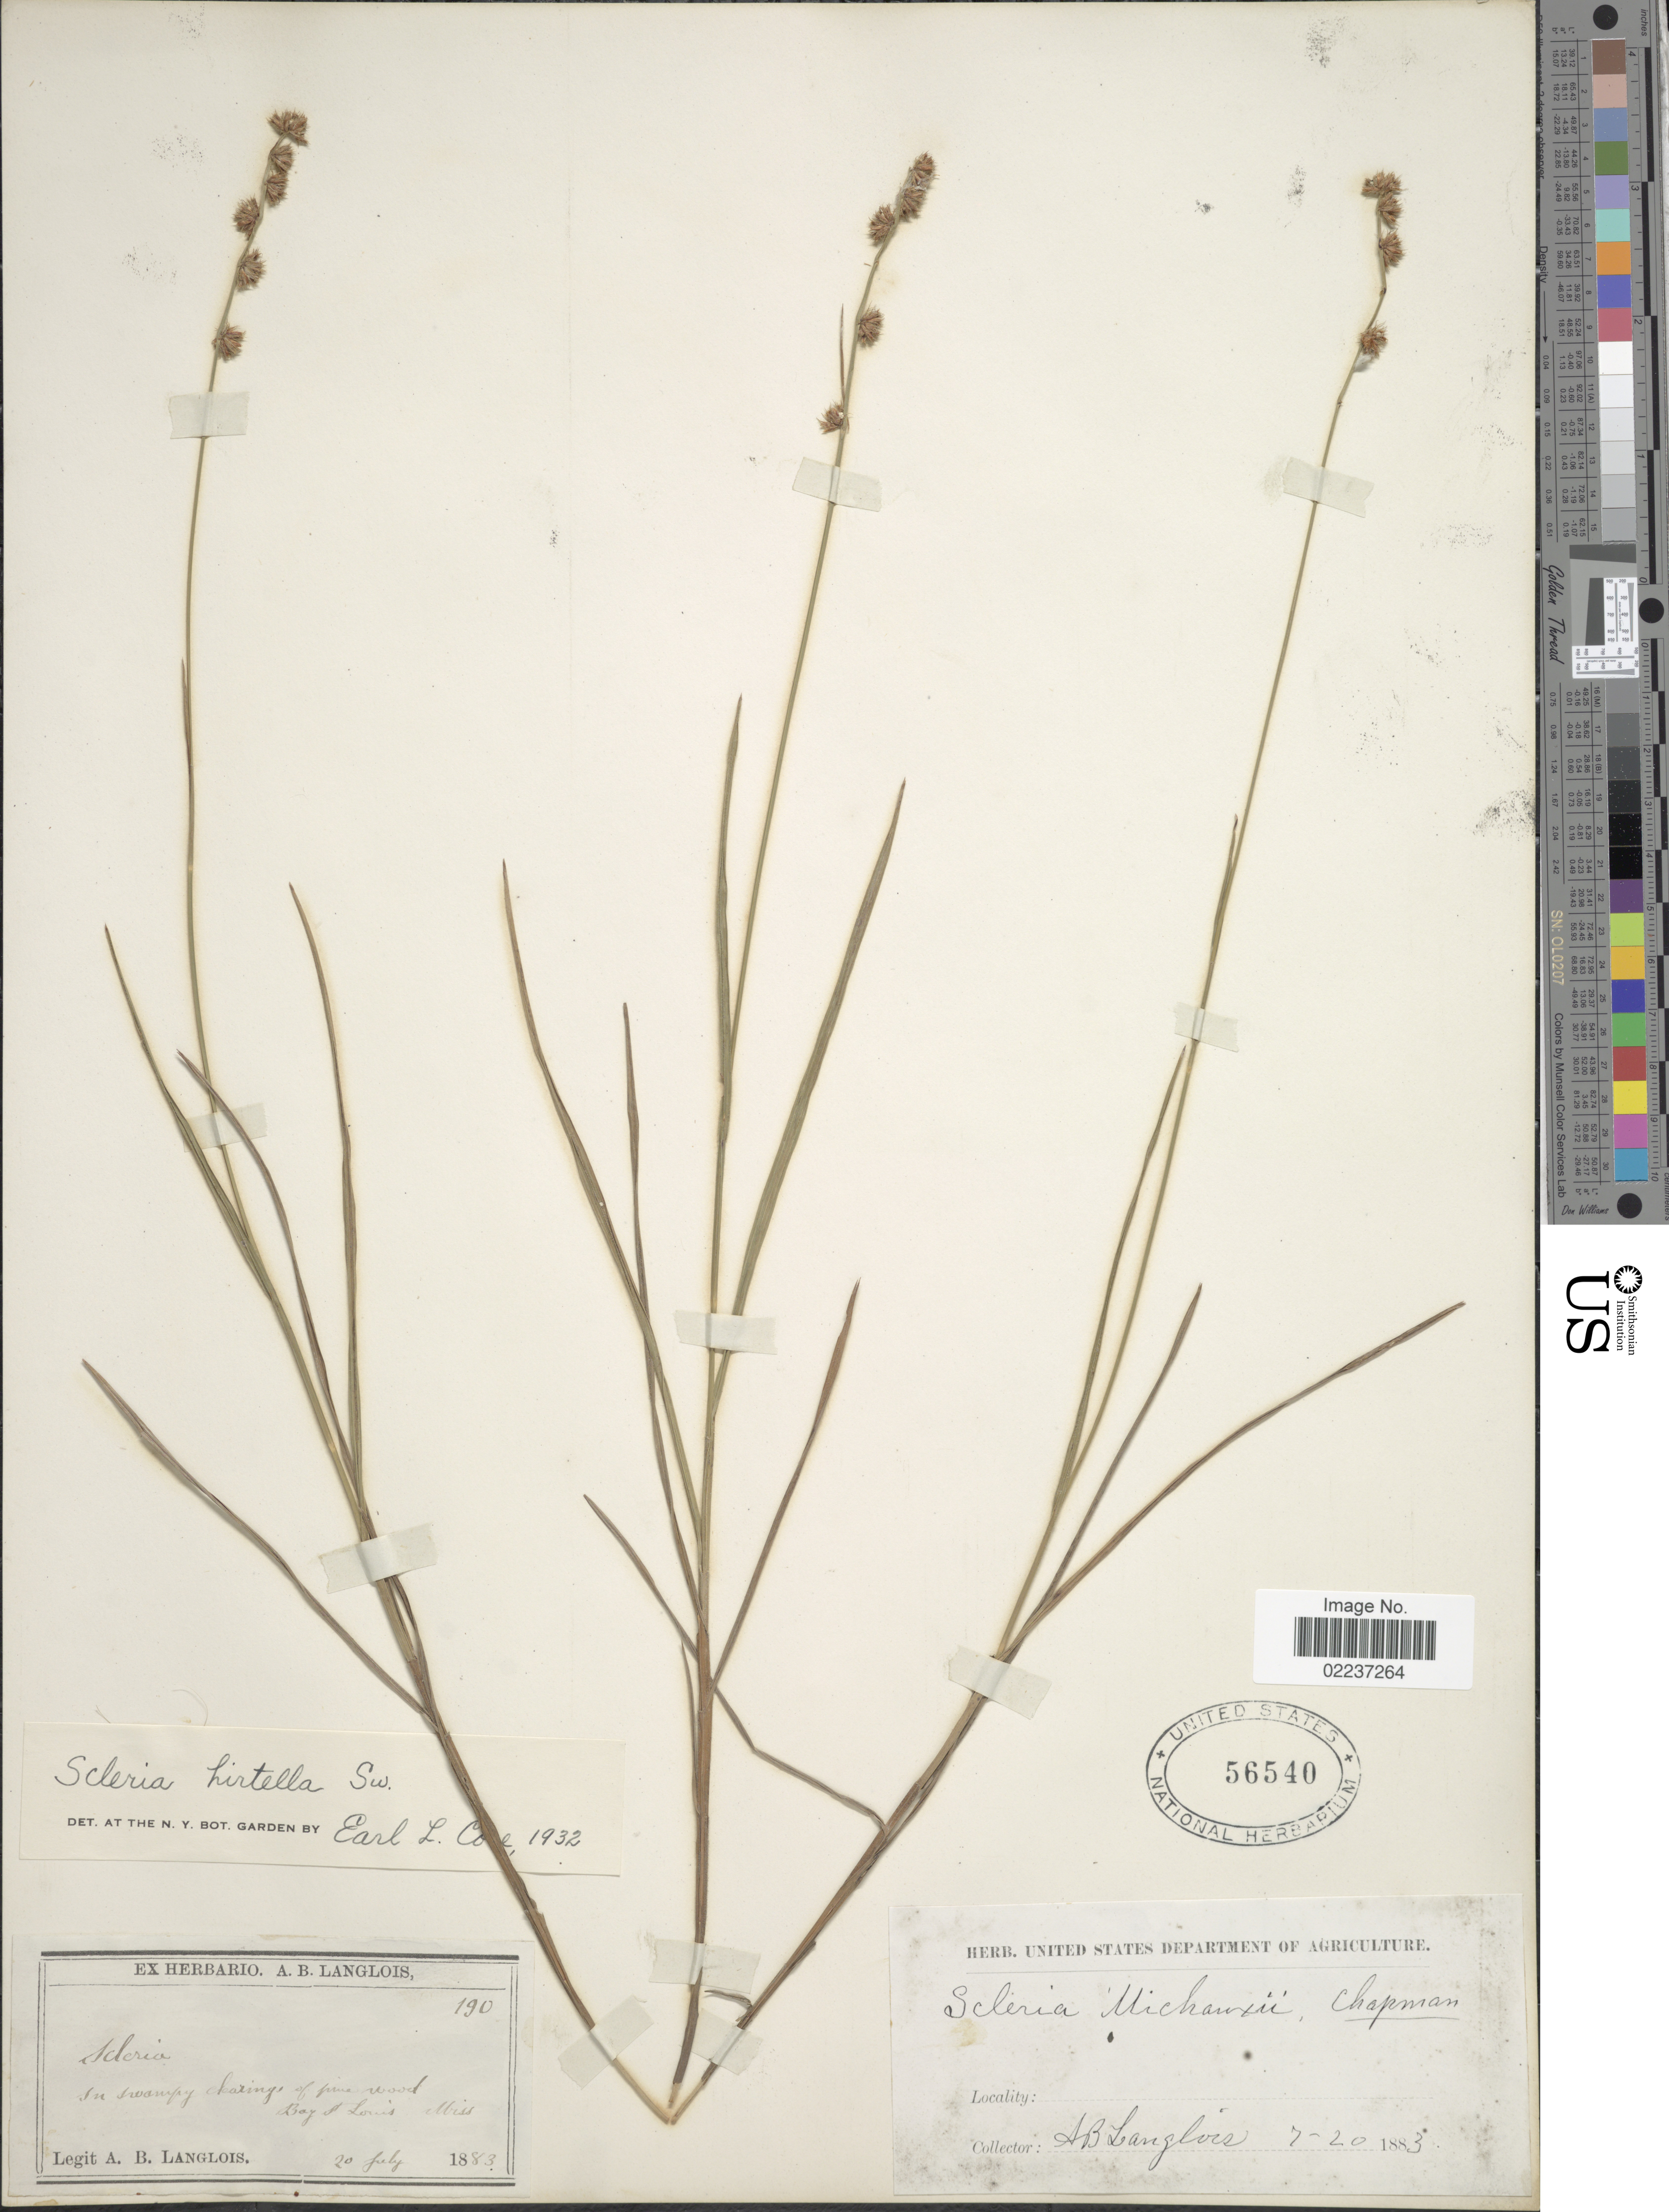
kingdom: Plantae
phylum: Tracheophyta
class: Liliopsida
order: Poales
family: Cyperaceae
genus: Scleria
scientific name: Scleria hirtella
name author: Sw.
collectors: A. Langlois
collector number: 190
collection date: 1883-07-20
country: United States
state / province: Mississippi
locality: Bay St. Louis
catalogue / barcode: US 56540